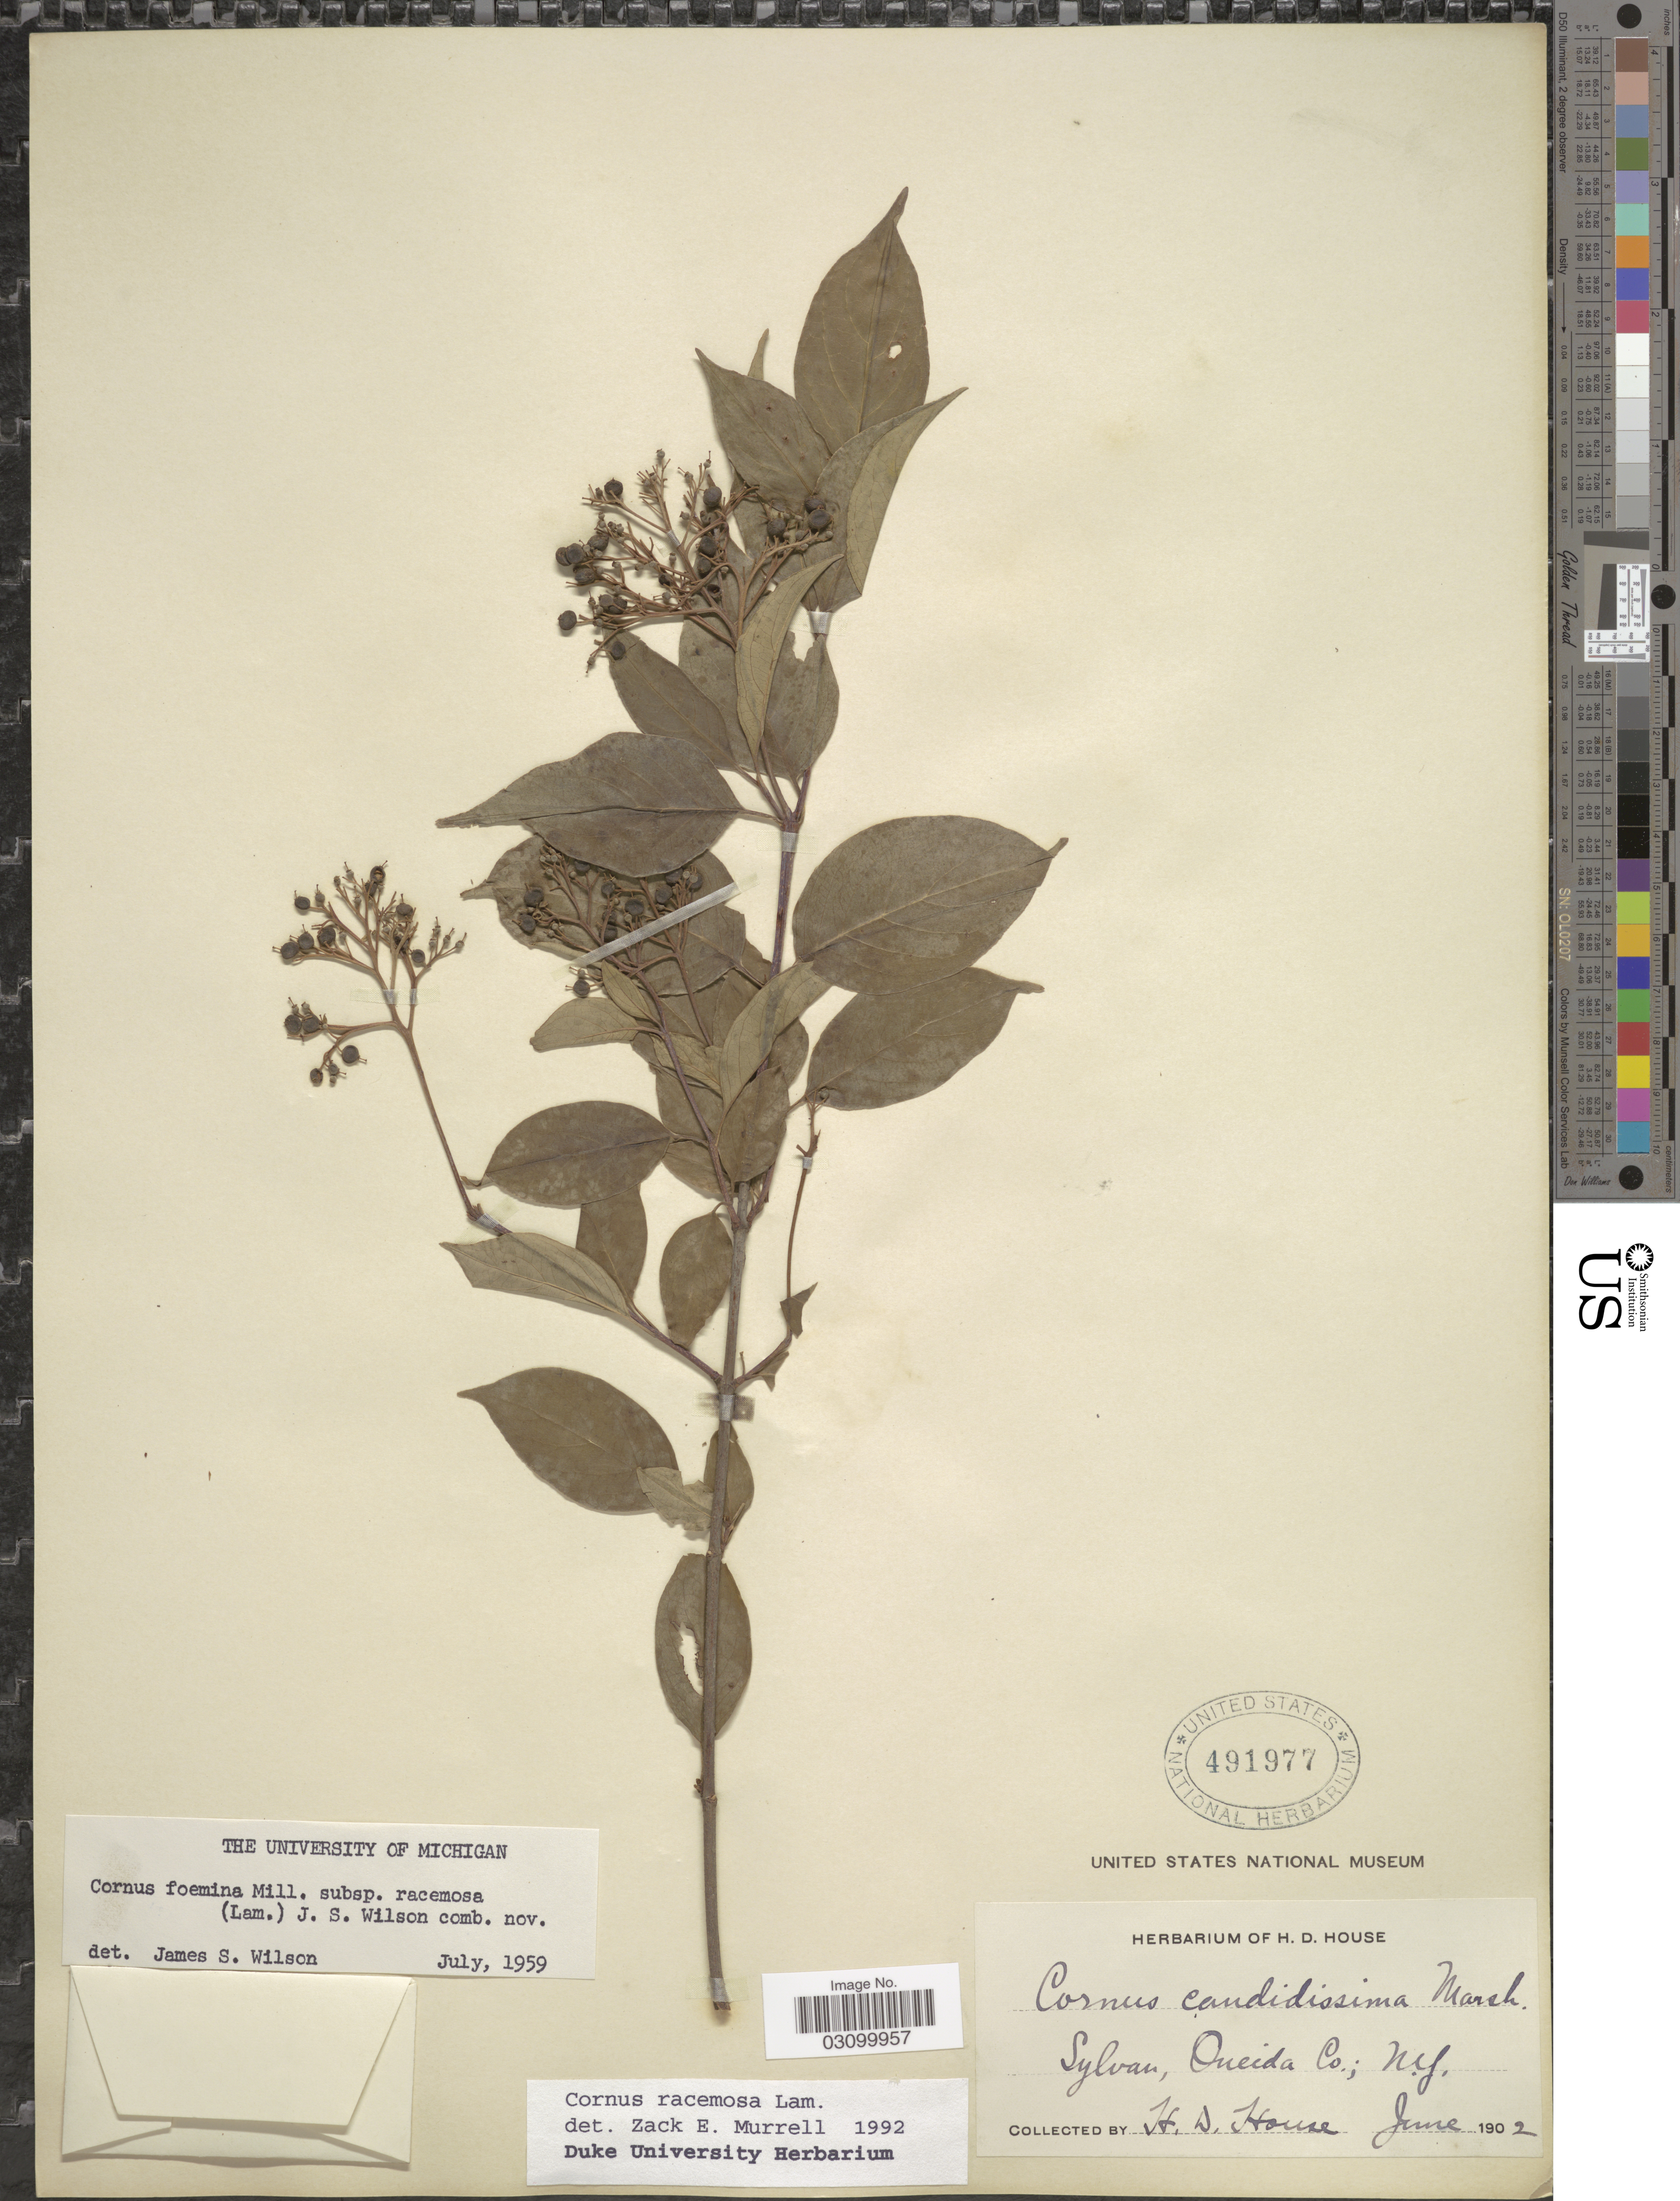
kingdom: Plantae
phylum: Tracheophyta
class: Magnoliopsida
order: Cornales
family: Cornaceae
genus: Cornus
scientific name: Cornus racemosa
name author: Lam.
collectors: H. D. House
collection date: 1902-06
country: United States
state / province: New York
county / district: Oneida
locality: Sylvan, Oneida Co.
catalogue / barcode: US 491977